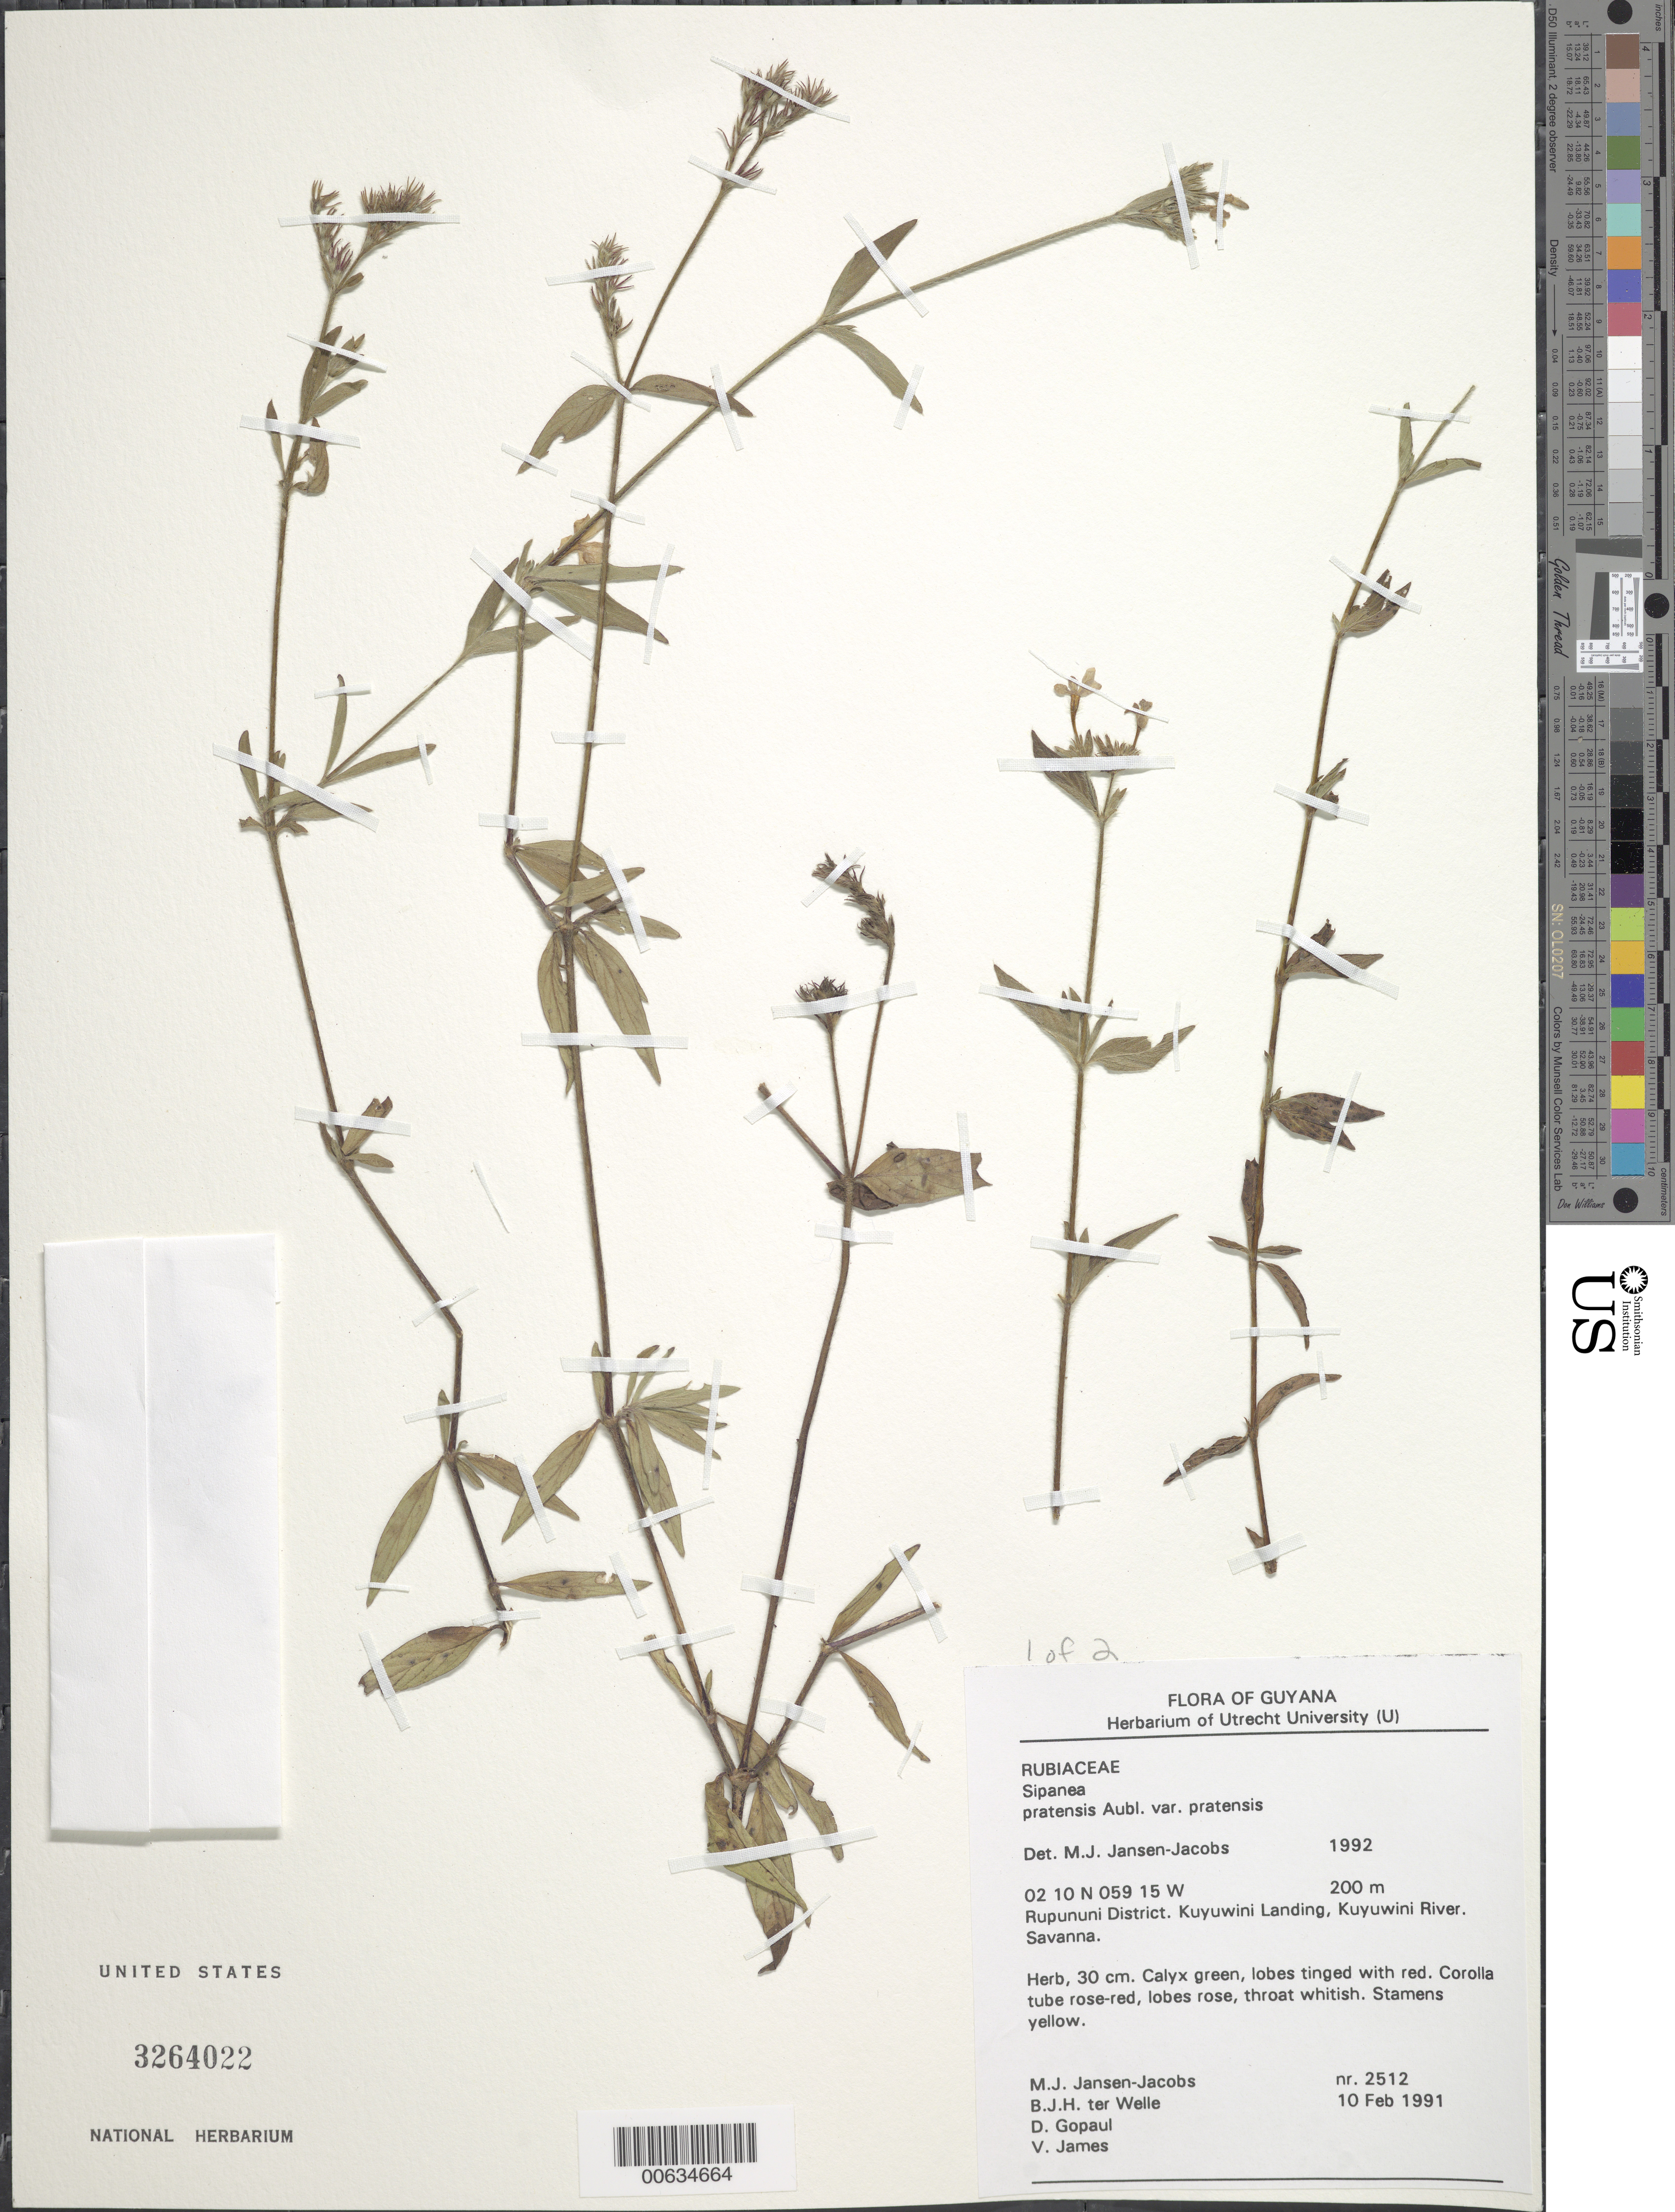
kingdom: Plantae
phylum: Tracheophyta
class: Magnoliopsida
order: Gentianales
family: Rubiaceae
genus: Sipanea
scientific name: Sipanea pratensis var. pratensis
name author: Aubl.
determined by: Kirkbride, J. H.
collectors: M. J. Jansen-Jacobs, B. Welle, D. Gopaul & V. James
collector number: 2512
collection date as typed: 10-Feb-91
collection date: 1991-02-10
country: Guyana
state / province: U. Takutu-U. Essequibo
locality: Kuyuwini Landing, Kuyuwini River, Rupununi District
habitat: Savanna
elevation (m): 200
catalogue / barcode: US 3264022